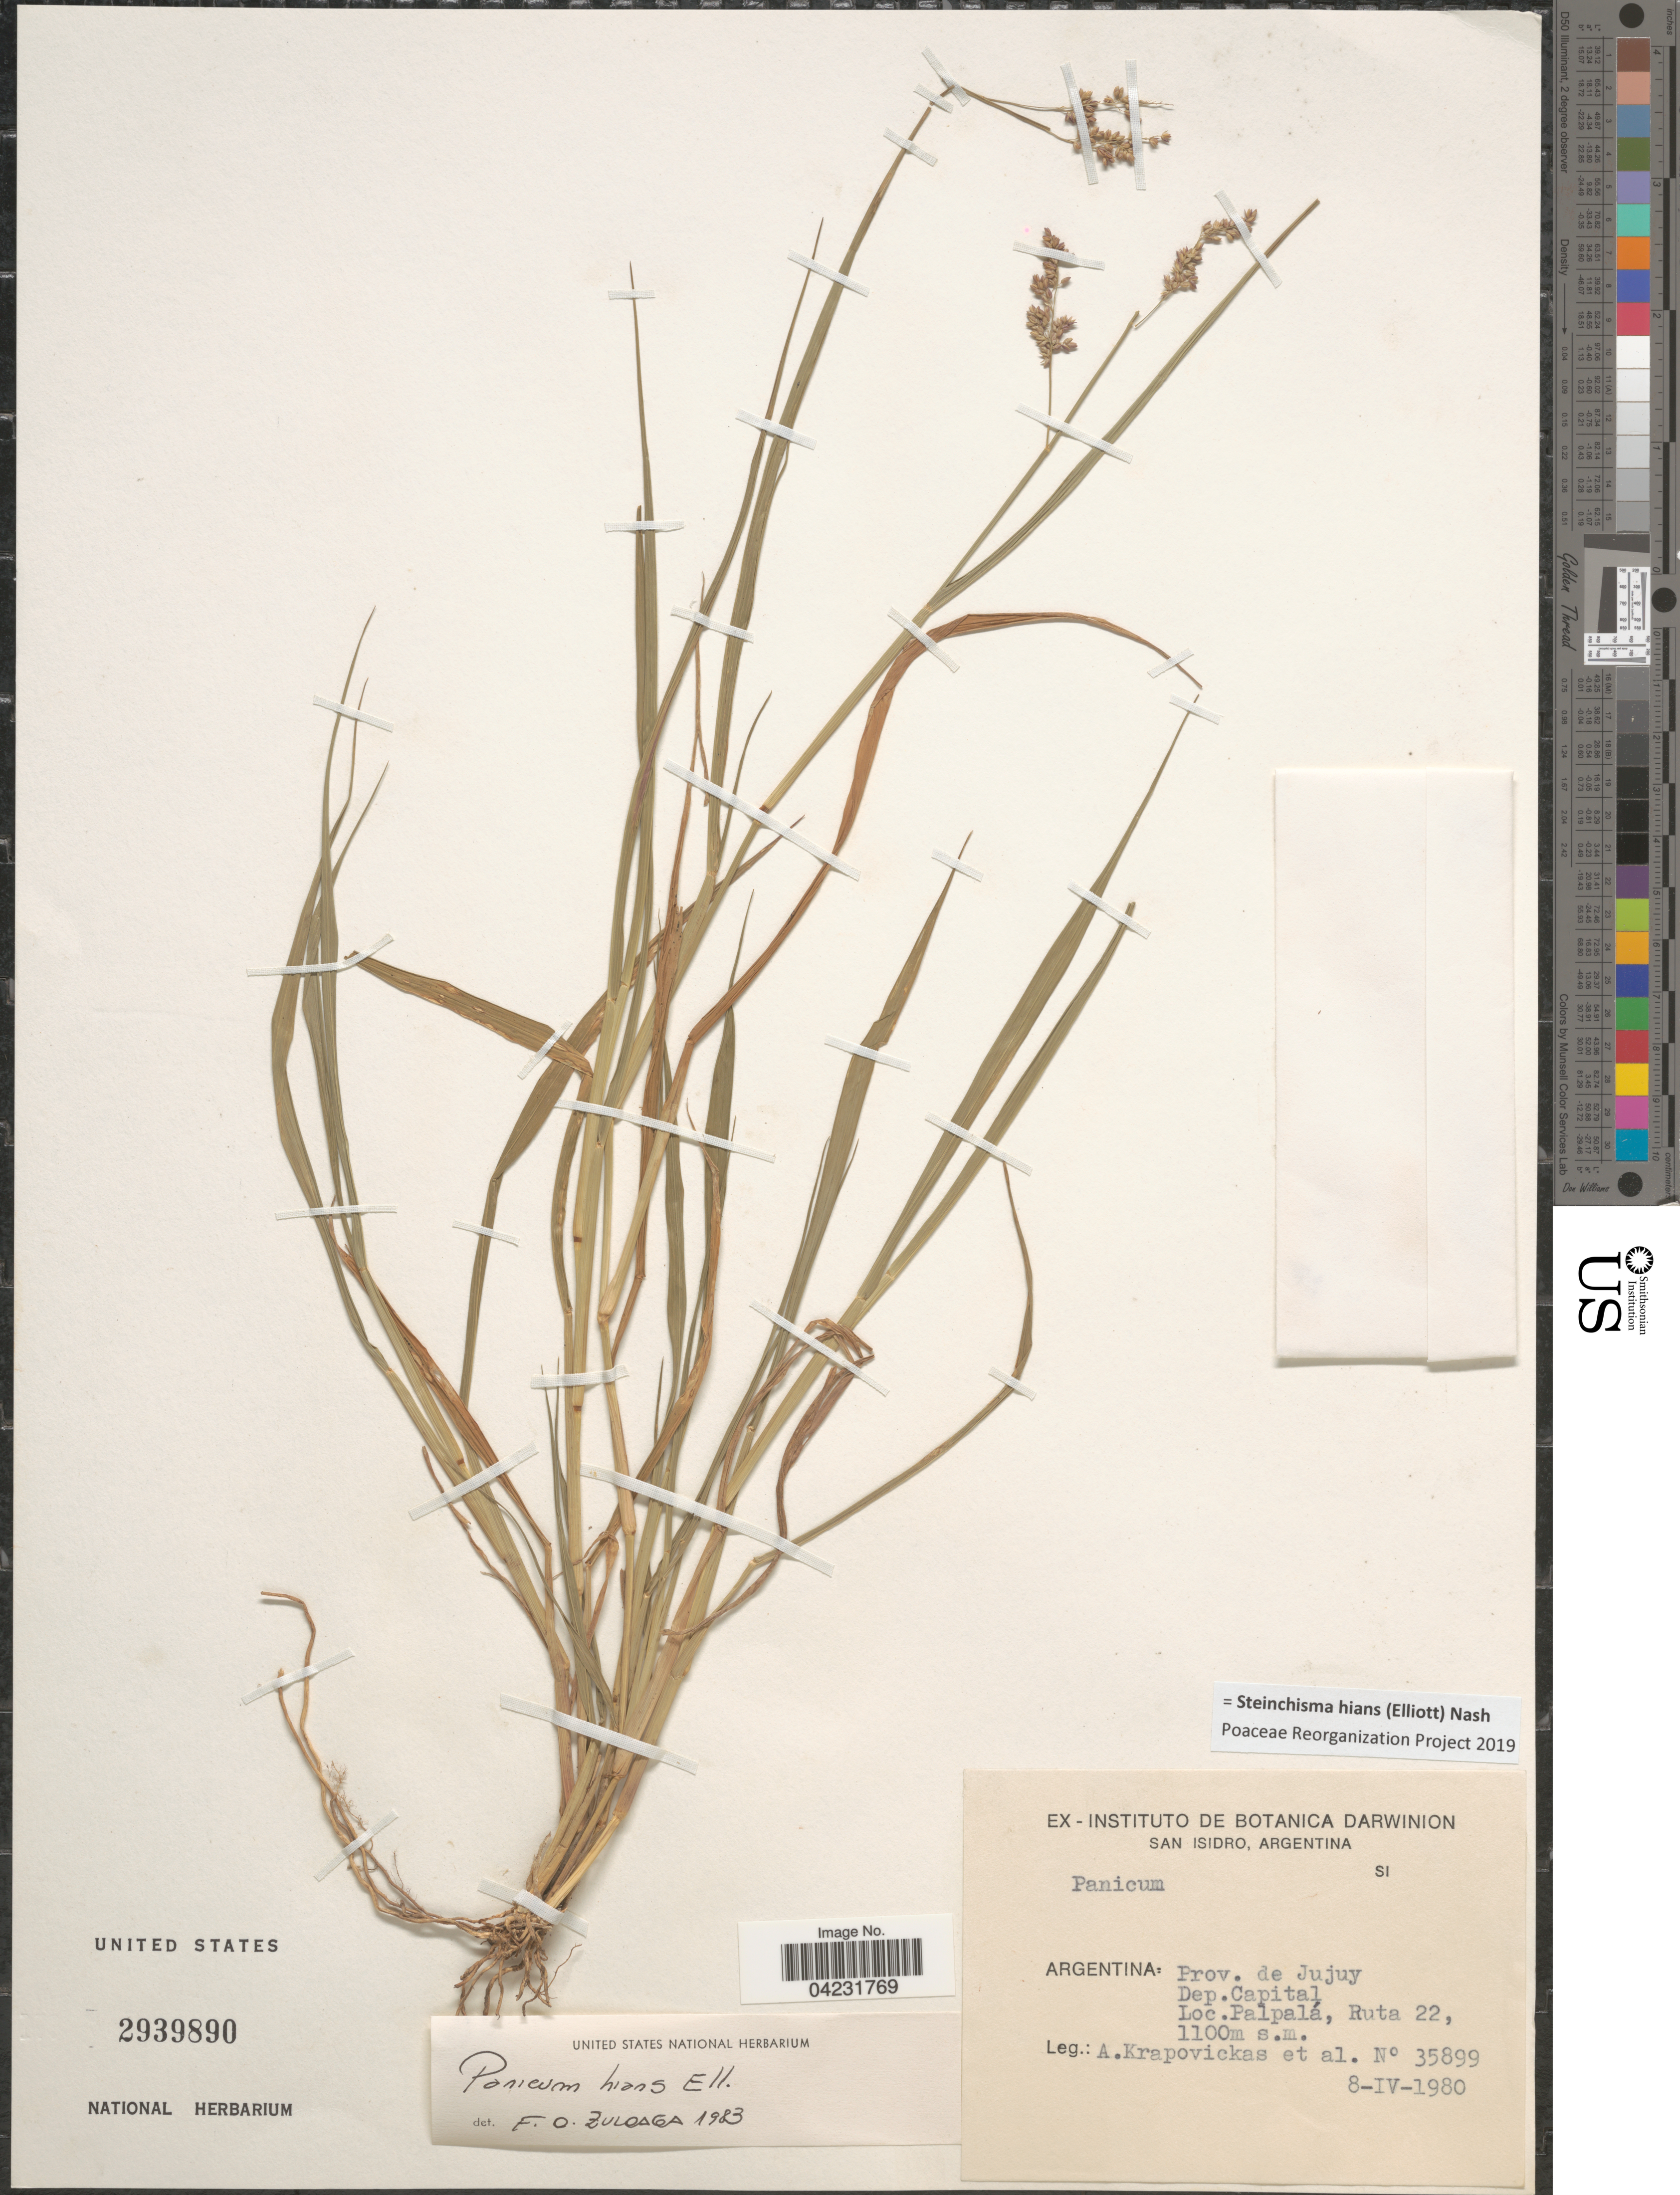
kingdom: Plantae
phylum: Tracheophyta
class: Liliopsida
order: Poales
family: Poaceae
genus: Steinchisma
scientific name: Steinchisma hians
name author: (Elliott) Nash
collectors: A. Krapovickas & et al.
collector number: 35899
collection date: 1980-04-08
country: Argentina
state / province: Jujuy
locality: Dep. Capital. Palpalá, Ruta 22.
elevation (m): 1100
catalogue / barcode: US 2939890